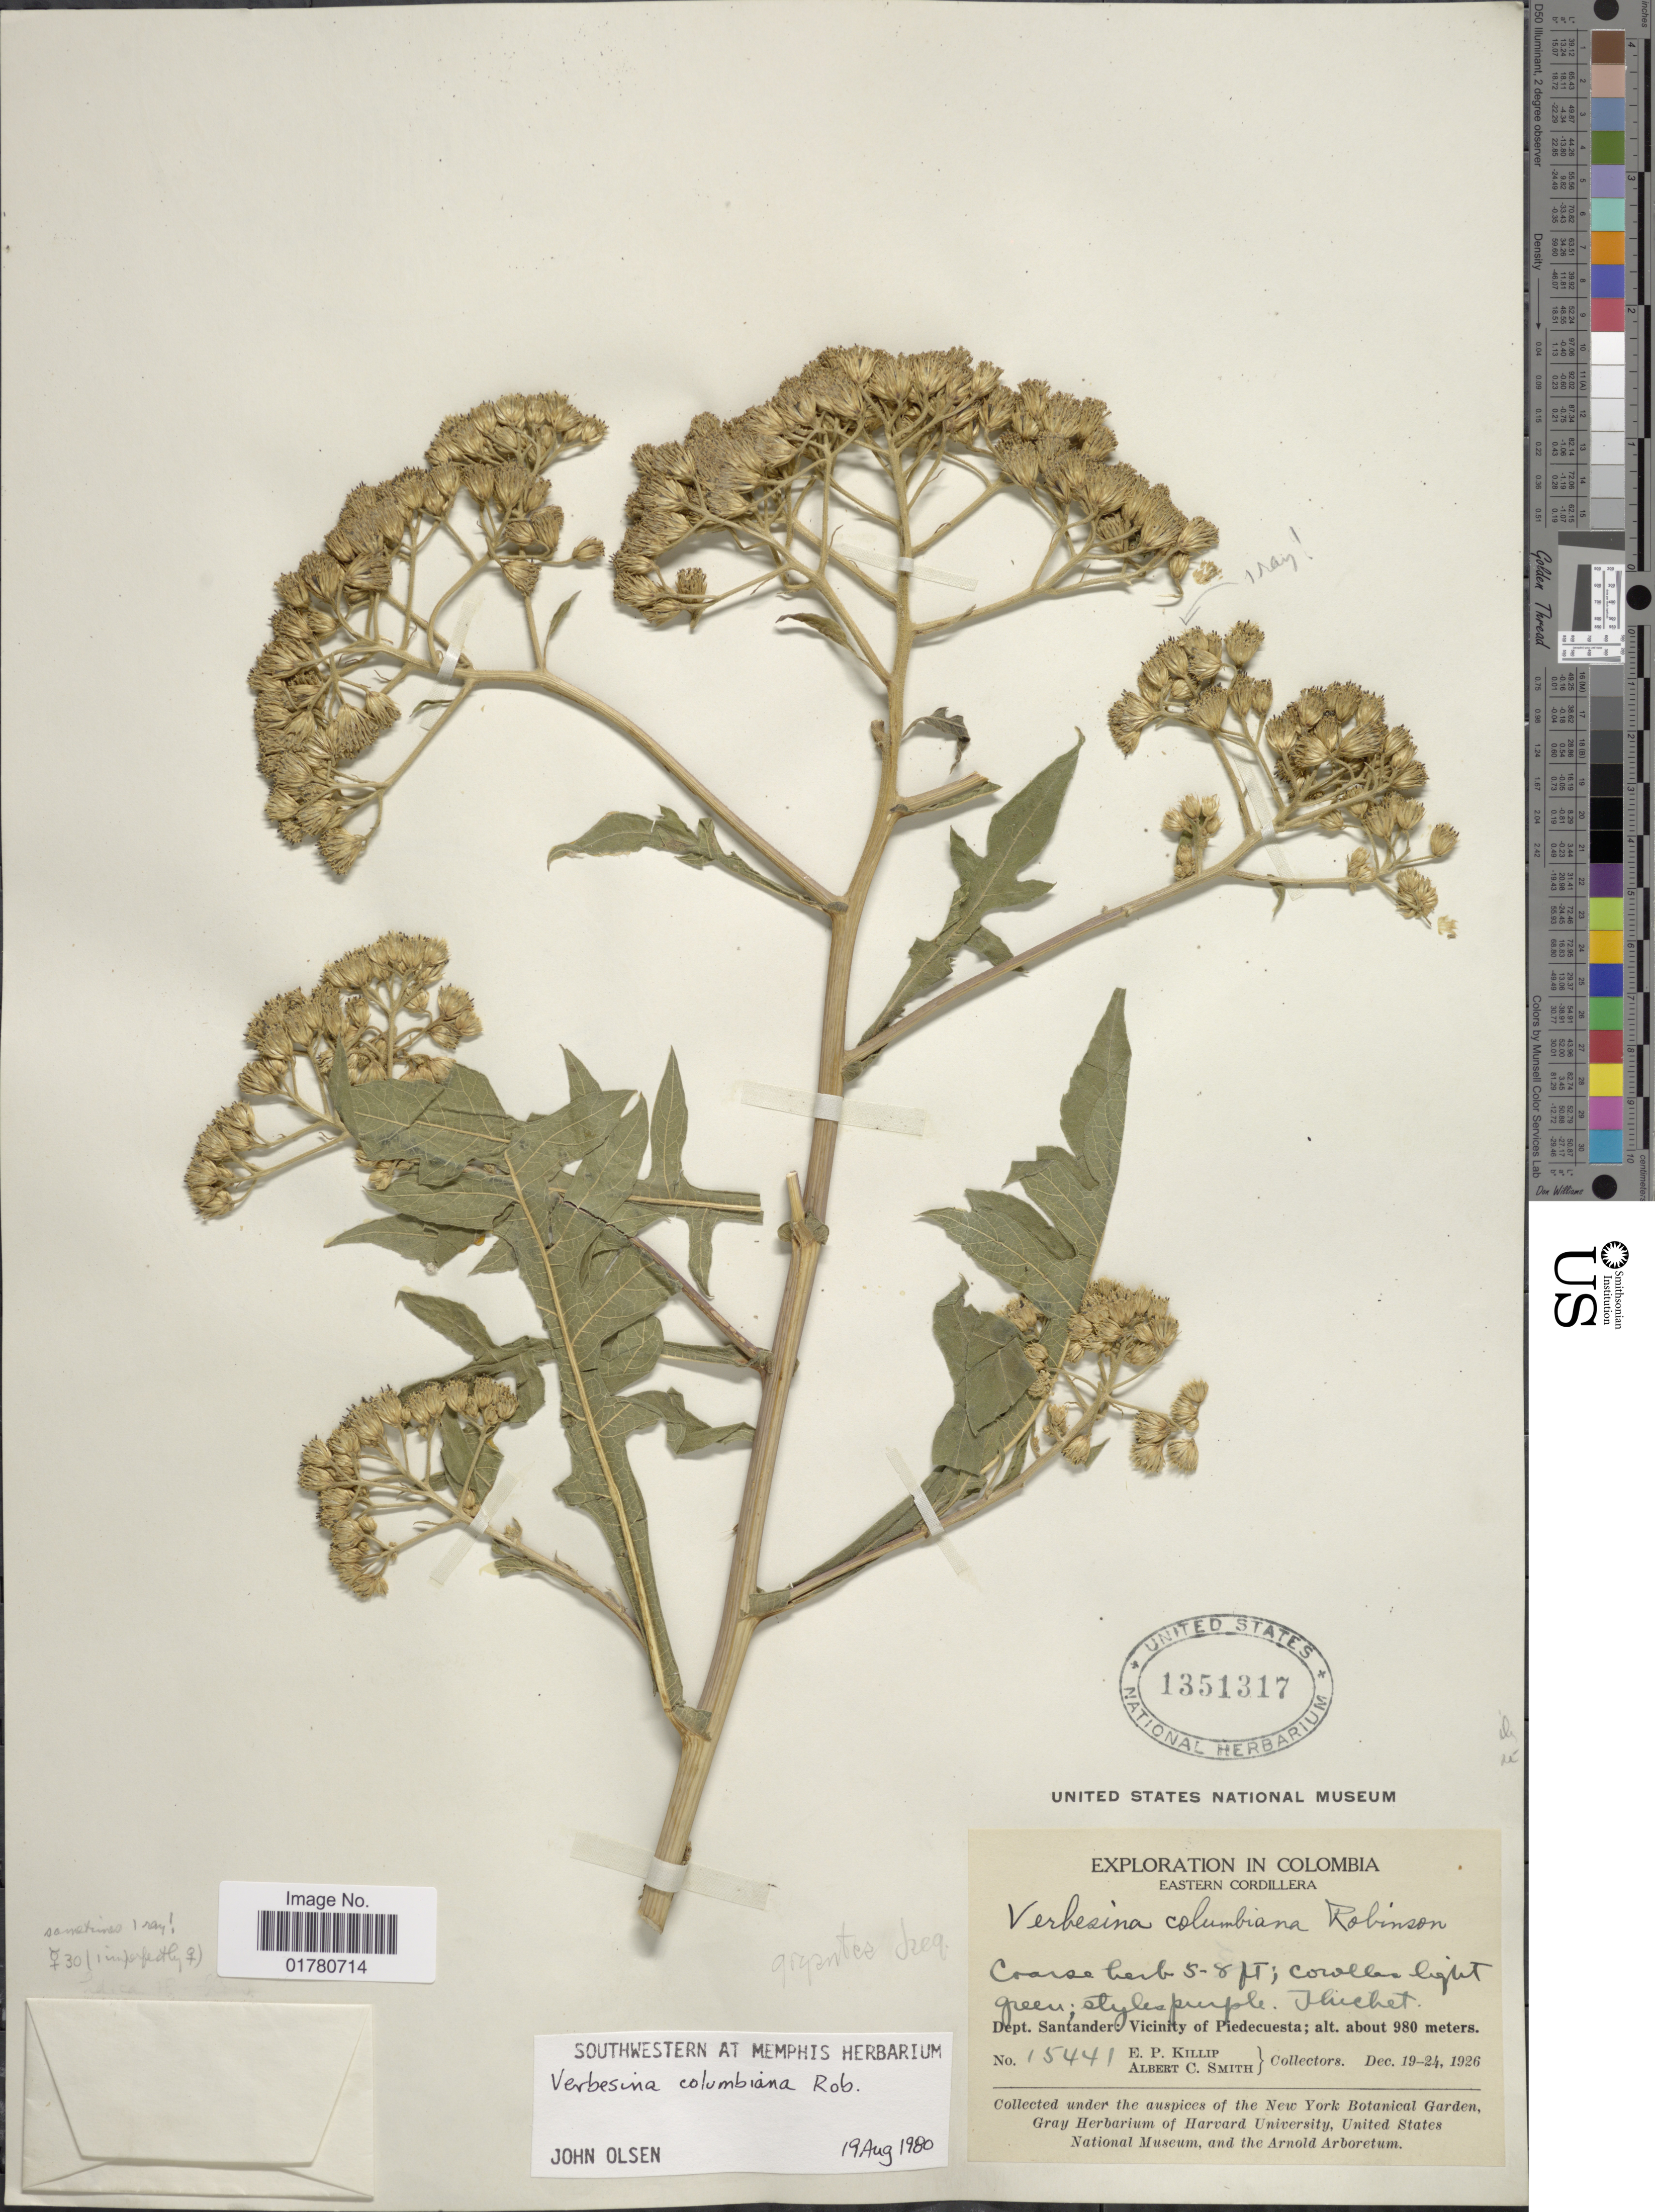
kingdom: Plantae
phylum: Tracheophyta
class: Magnoliopsida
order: Asterales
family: Asteraceae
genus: Verbesina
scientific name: Verbesina columbiana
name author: B.L. Rob.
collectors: E. P. Killip & A. C. Smith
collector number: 15441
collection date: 1926-12-19/1926-12-24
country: Colombia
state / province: Santander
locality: Eastern Cordillera, Dep Santander: Vicinity of Piedecuesta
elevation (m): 980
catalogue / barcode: US 1351317